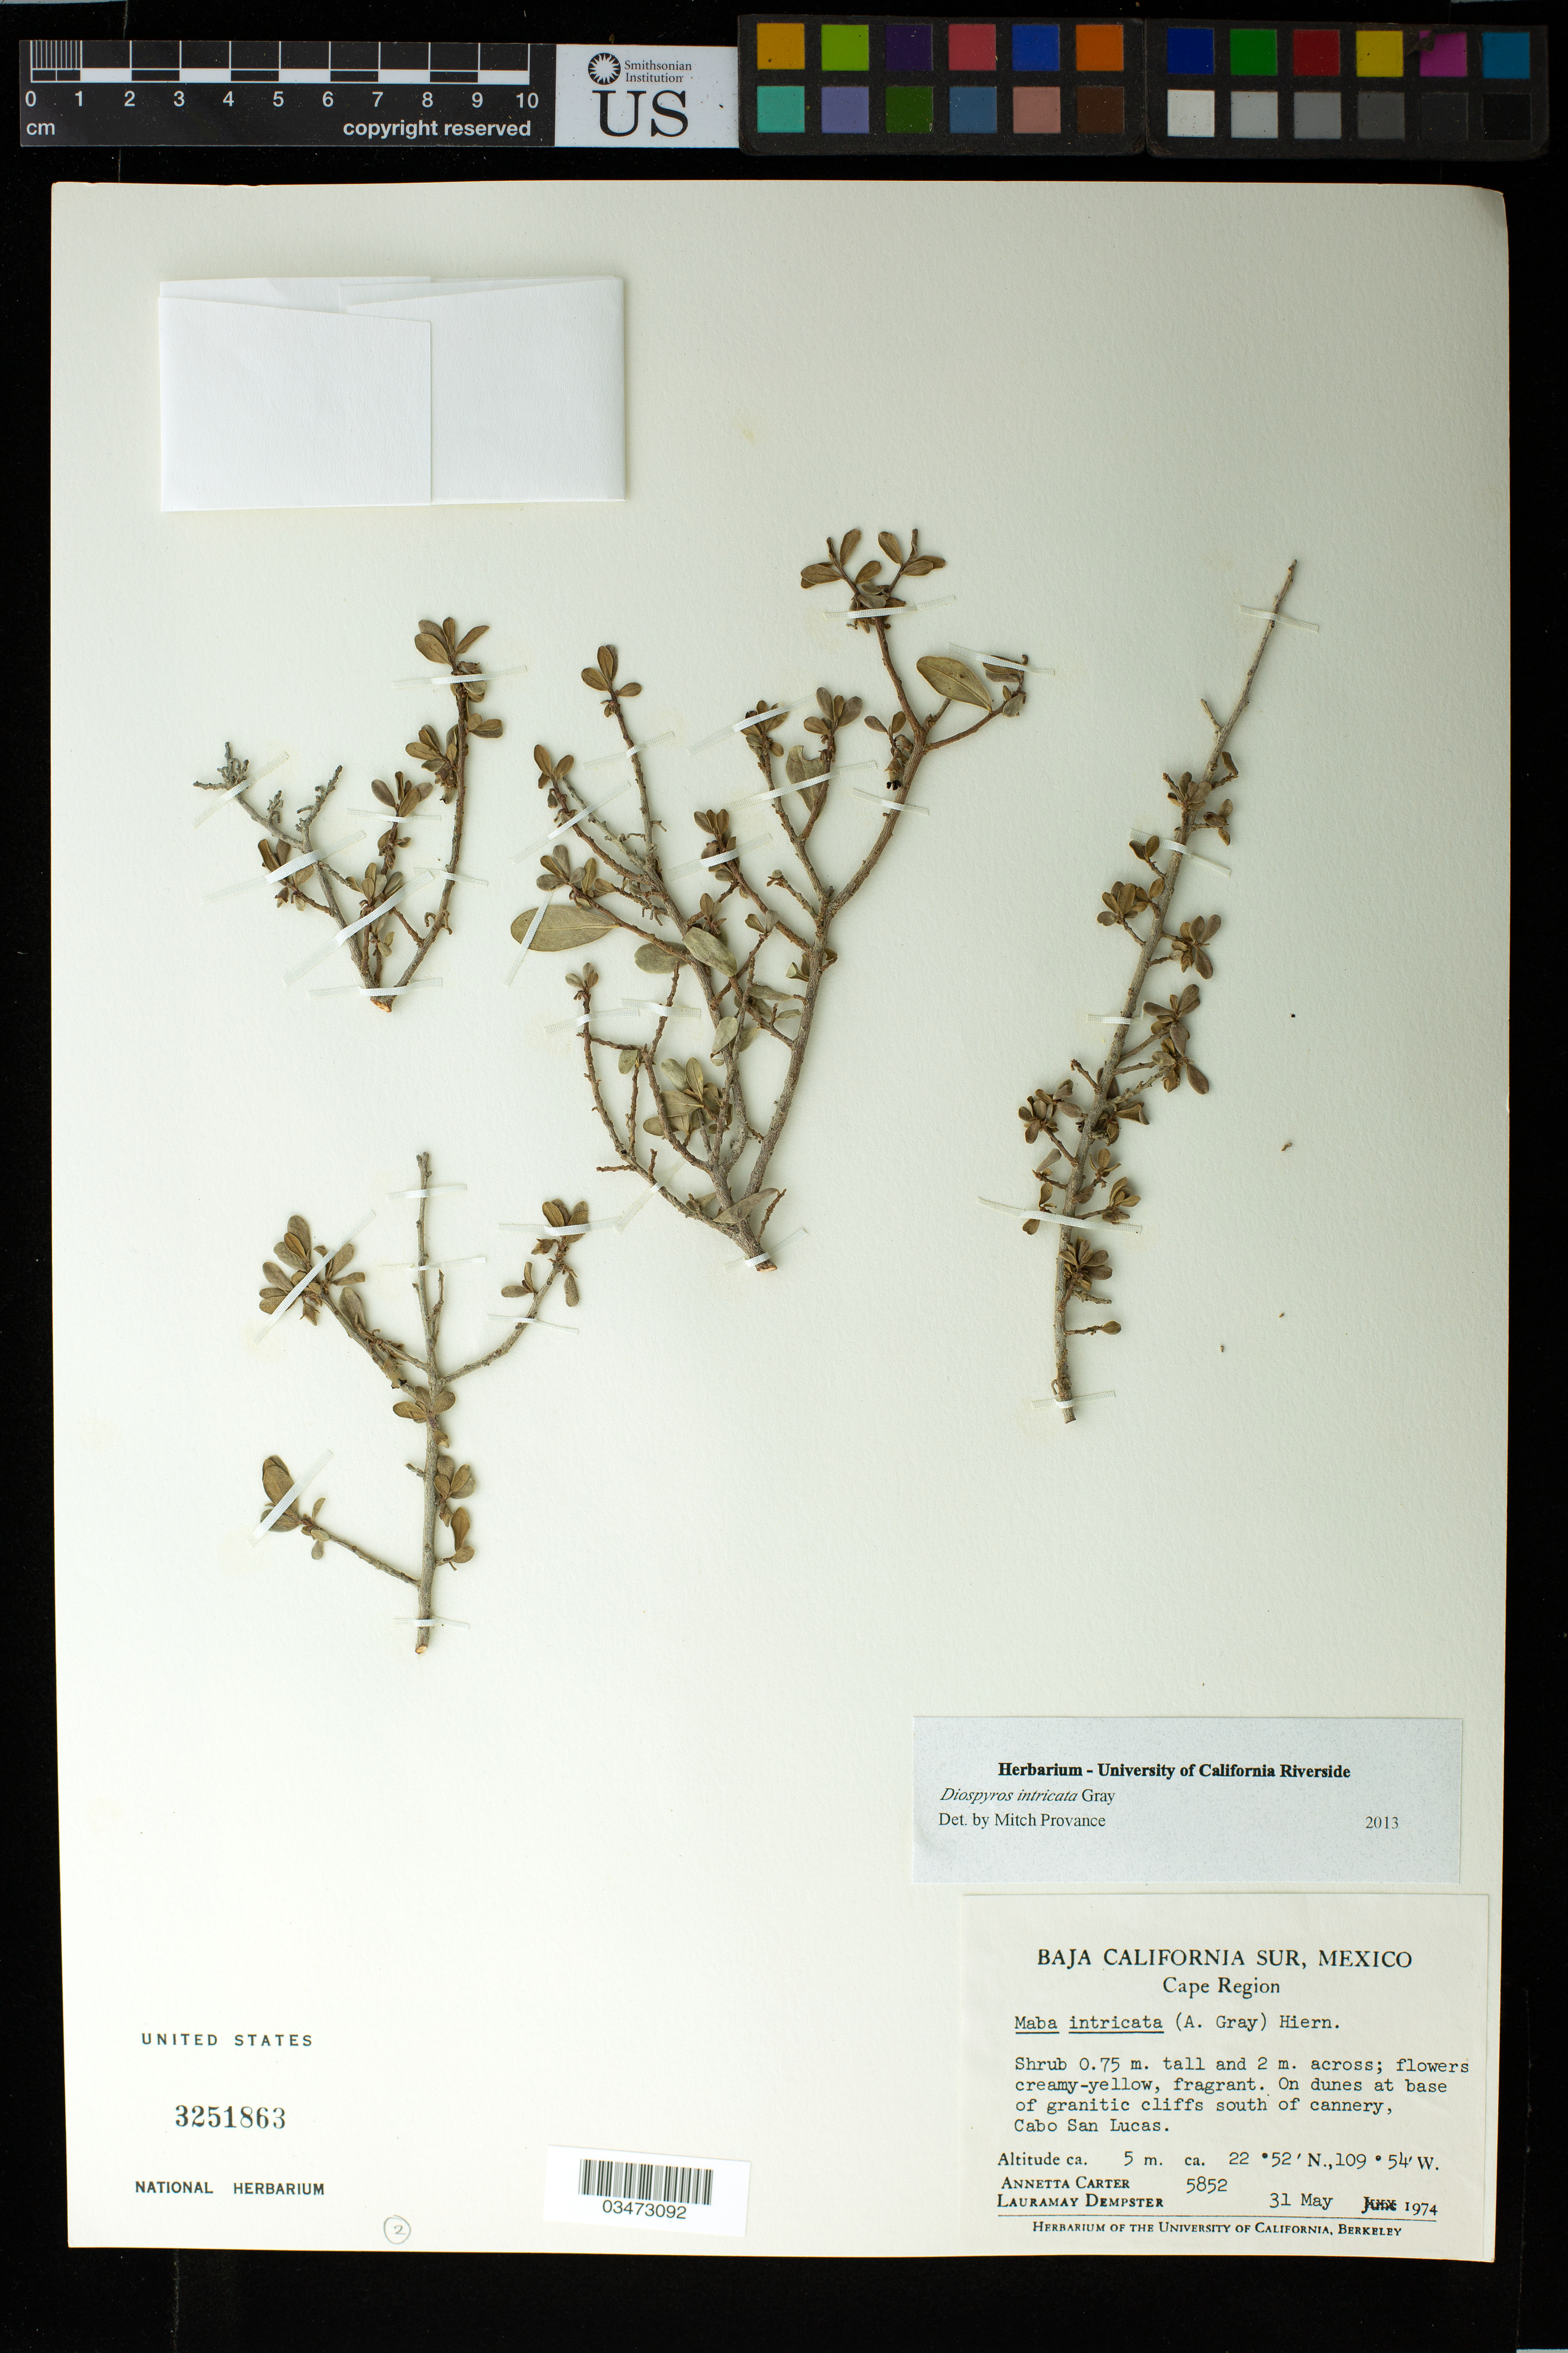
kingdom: Plantae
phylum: Tracheophyta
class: Magnoliopsida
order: Ericales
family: Ebenaceae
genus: Diospyros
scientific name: Diospyros intricata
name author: (A. Gray) Standl.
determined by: Provance, M. C.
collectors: A. Carter & L. T. Dempster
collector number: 5852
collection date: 1974-05-31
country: Mexico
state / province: Baja California Sur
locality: Cape Region. On dunes at base of granititc cliffs south of cannery, Cabo San Lucas.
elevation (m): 5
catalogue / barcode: US 3251863